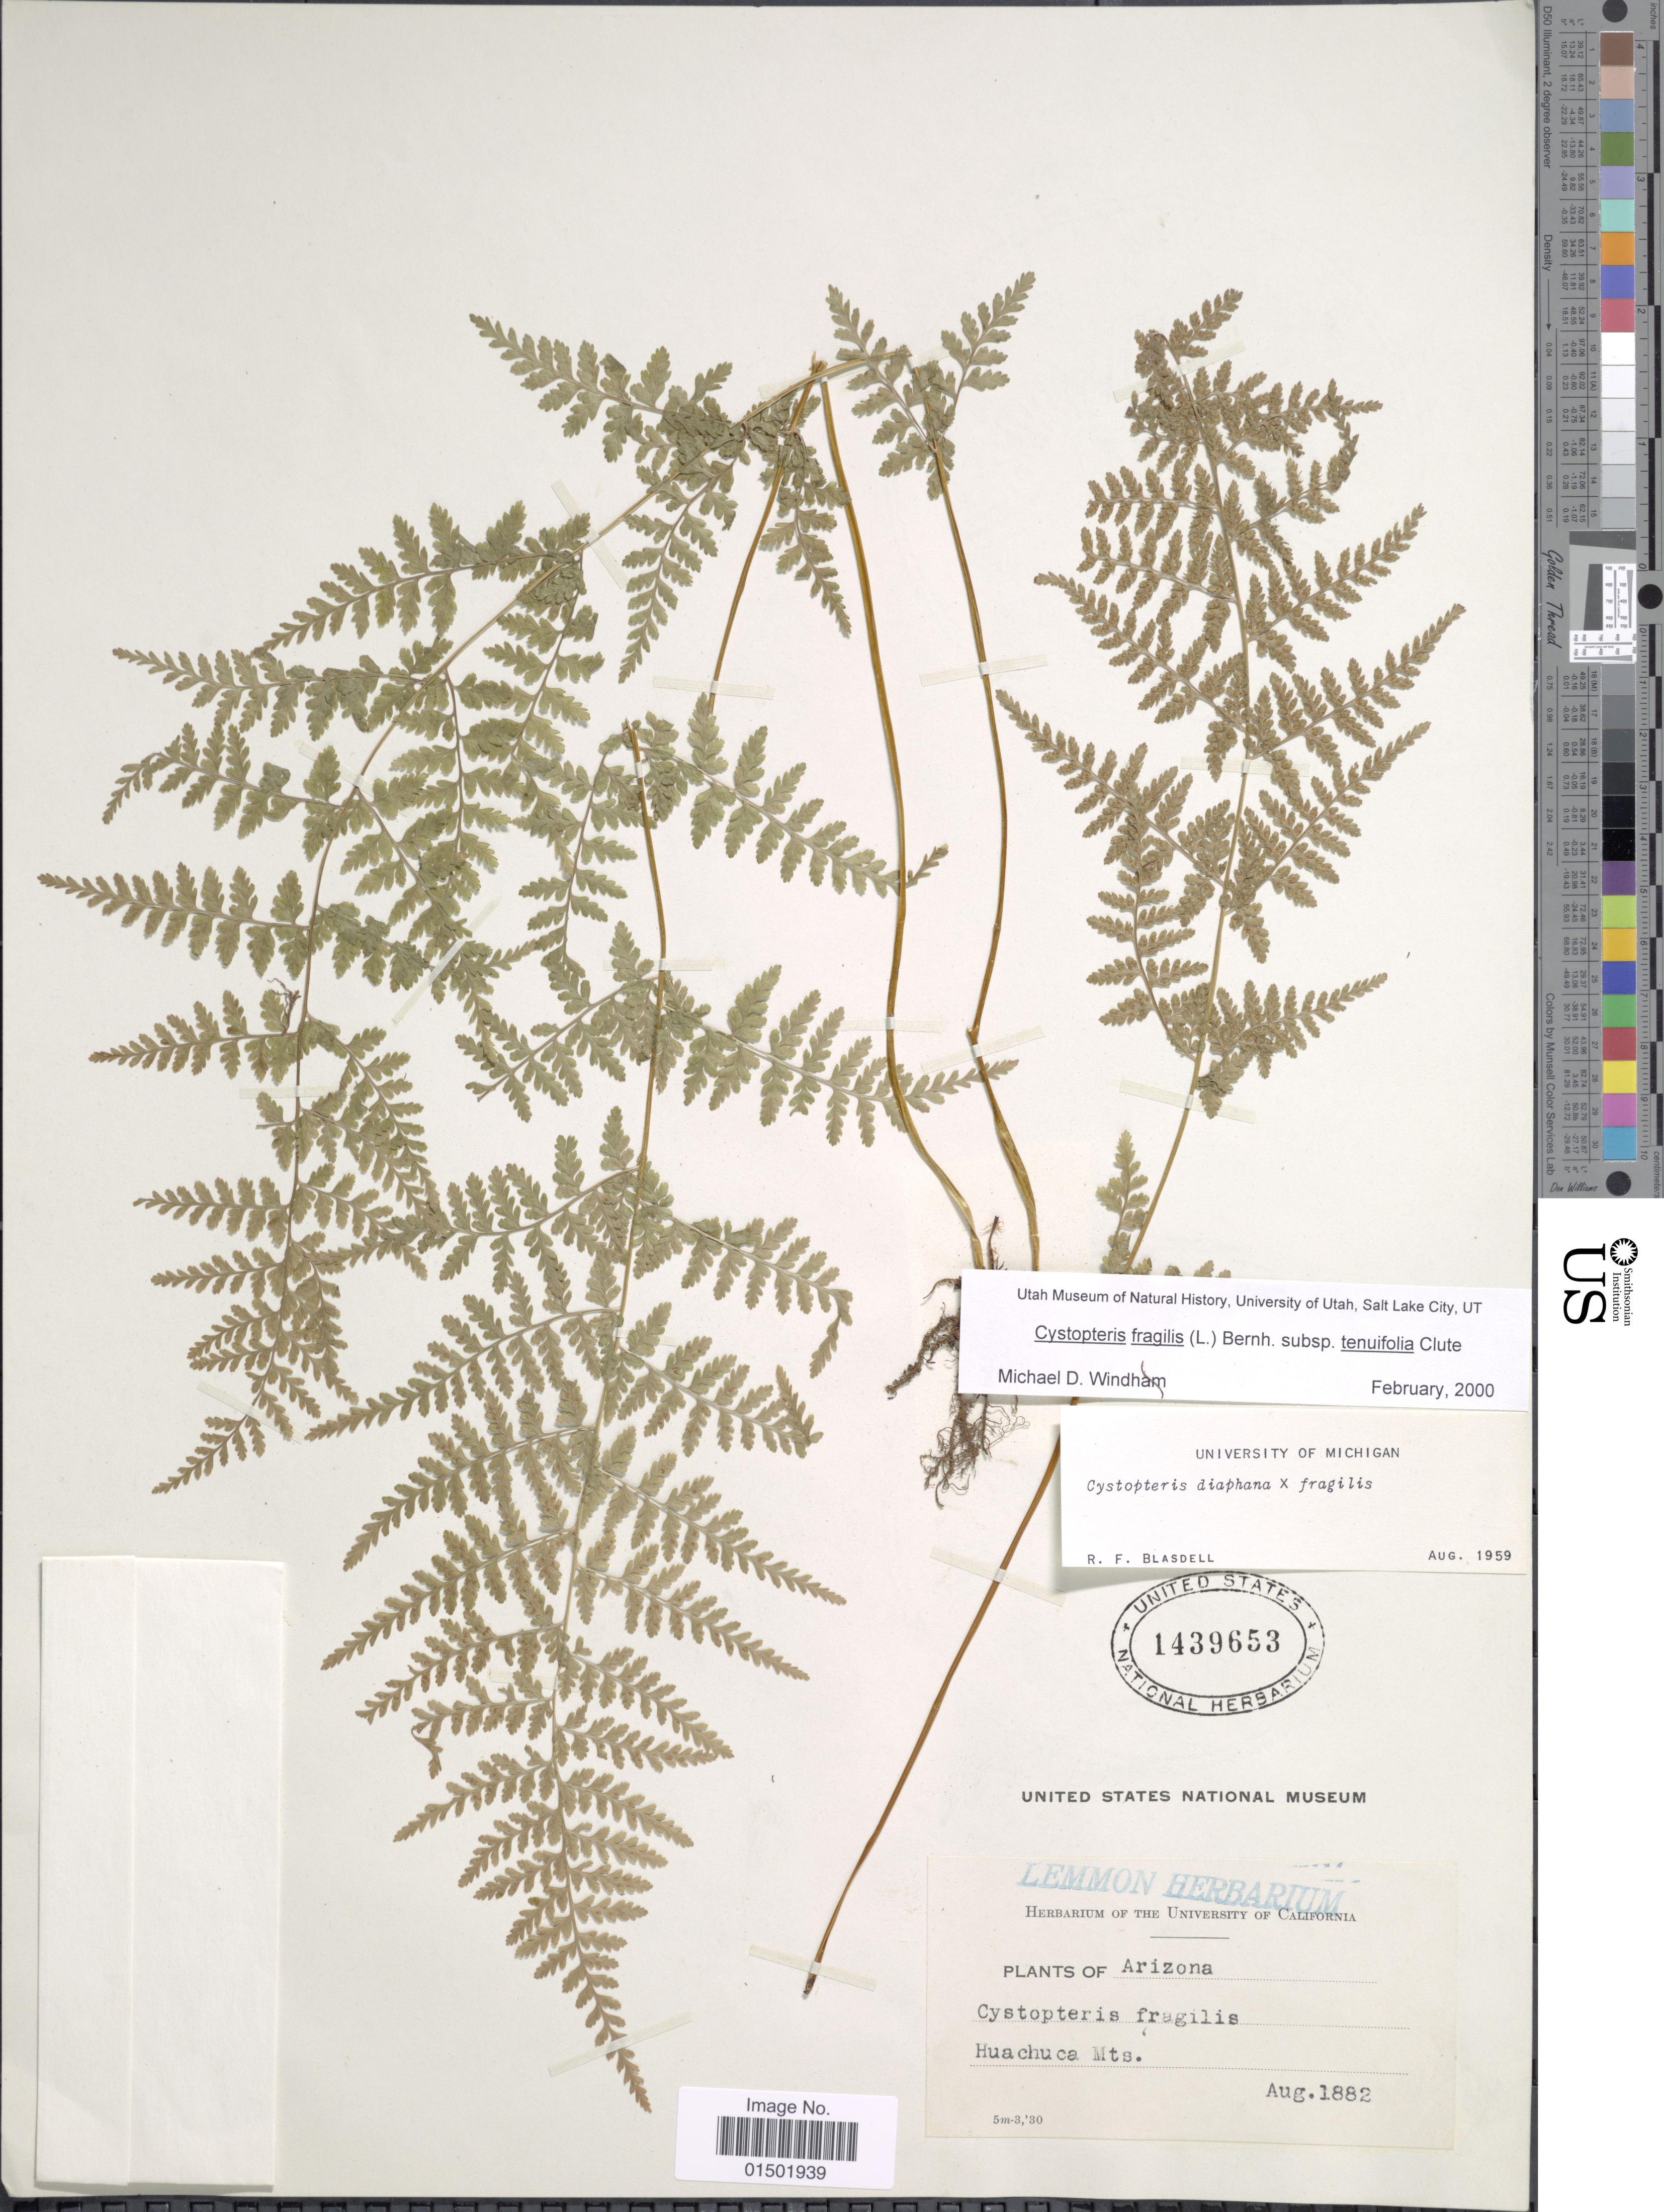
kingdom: Plantae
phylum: Tracheophyta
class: Polypodiopsida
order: Polypodiales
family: Cystopteridaceae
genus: Cystopteris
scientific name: Cystopteris fragilis var. tenuifolia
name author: (Clute) M. Broun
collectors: ex herb. Lemmon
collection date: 1882-08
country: United States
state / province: Arizona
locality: Huachuca Mts.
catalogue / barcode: US 1439653